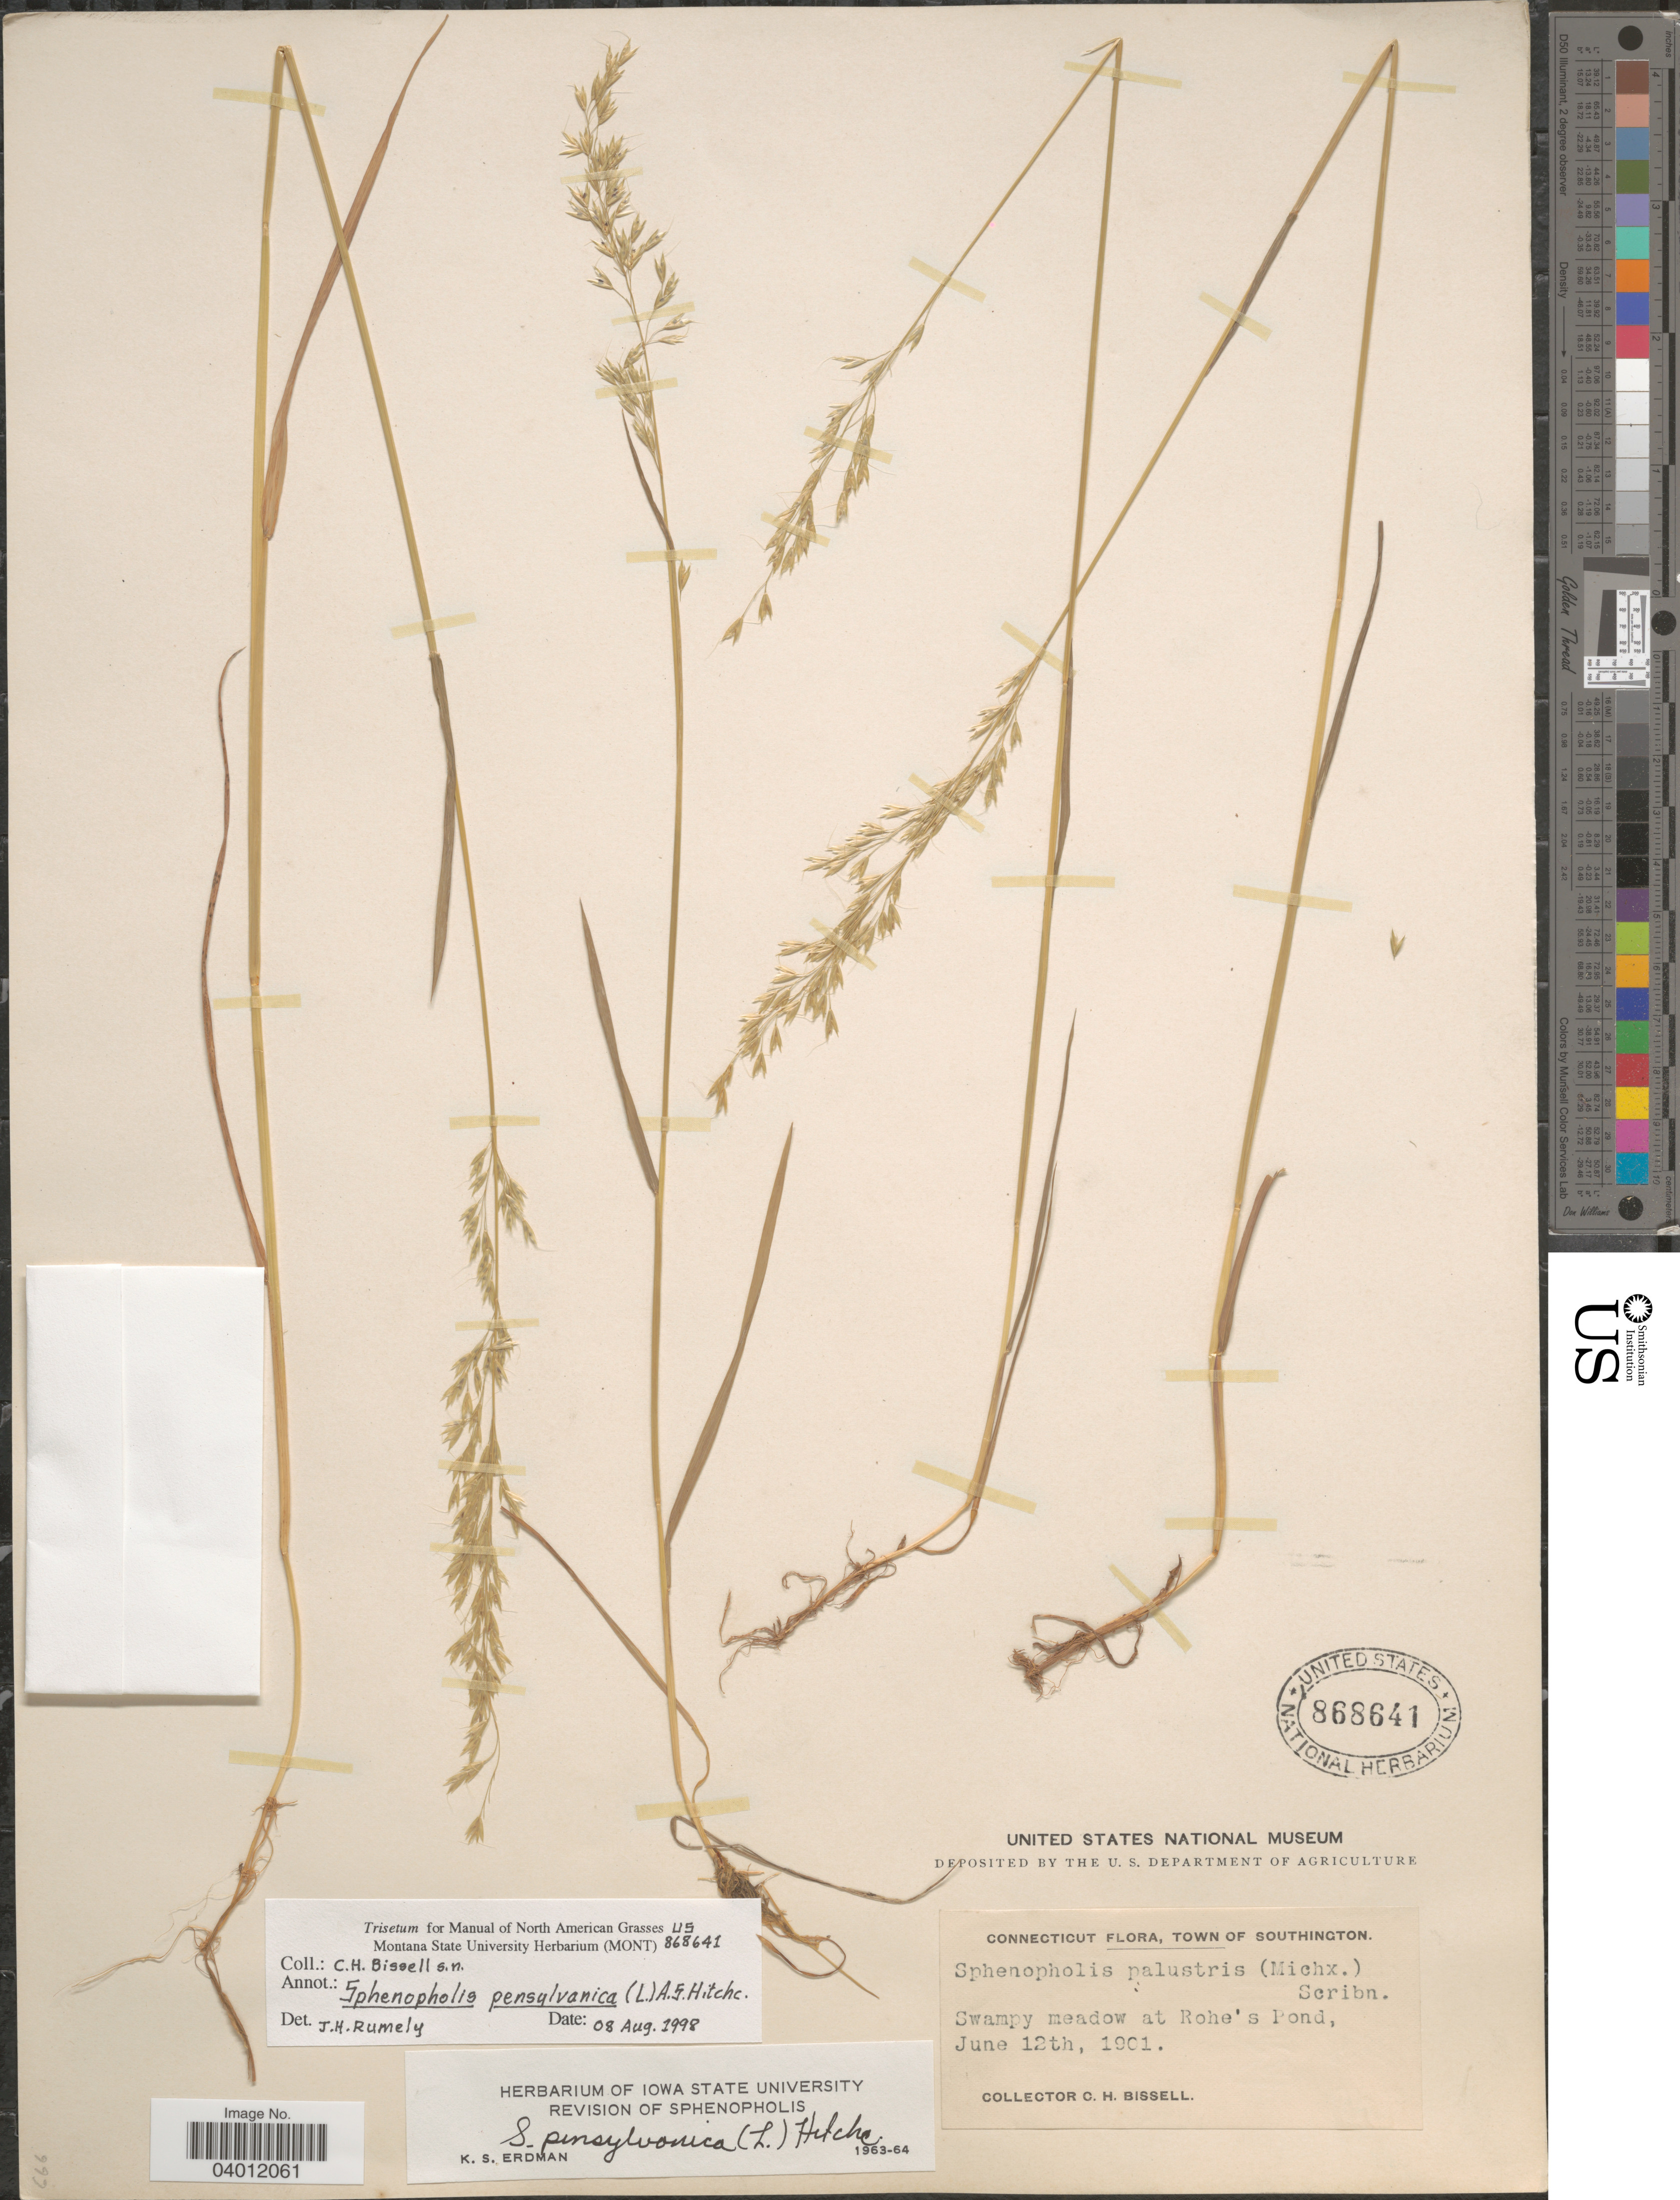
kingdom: Plantae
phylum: Tracheophyta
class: Liliopsida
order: Poales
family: Poaceae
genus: Sphenopholis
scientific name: Sphenopholis pensylvanica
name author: (L.) Hitchc.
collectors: C. Bissell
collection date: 1901-06-12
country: United States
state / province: Connecticut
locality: Town of Southington. Swampy meadow at Rohe's Pond.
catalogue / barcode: US 868641